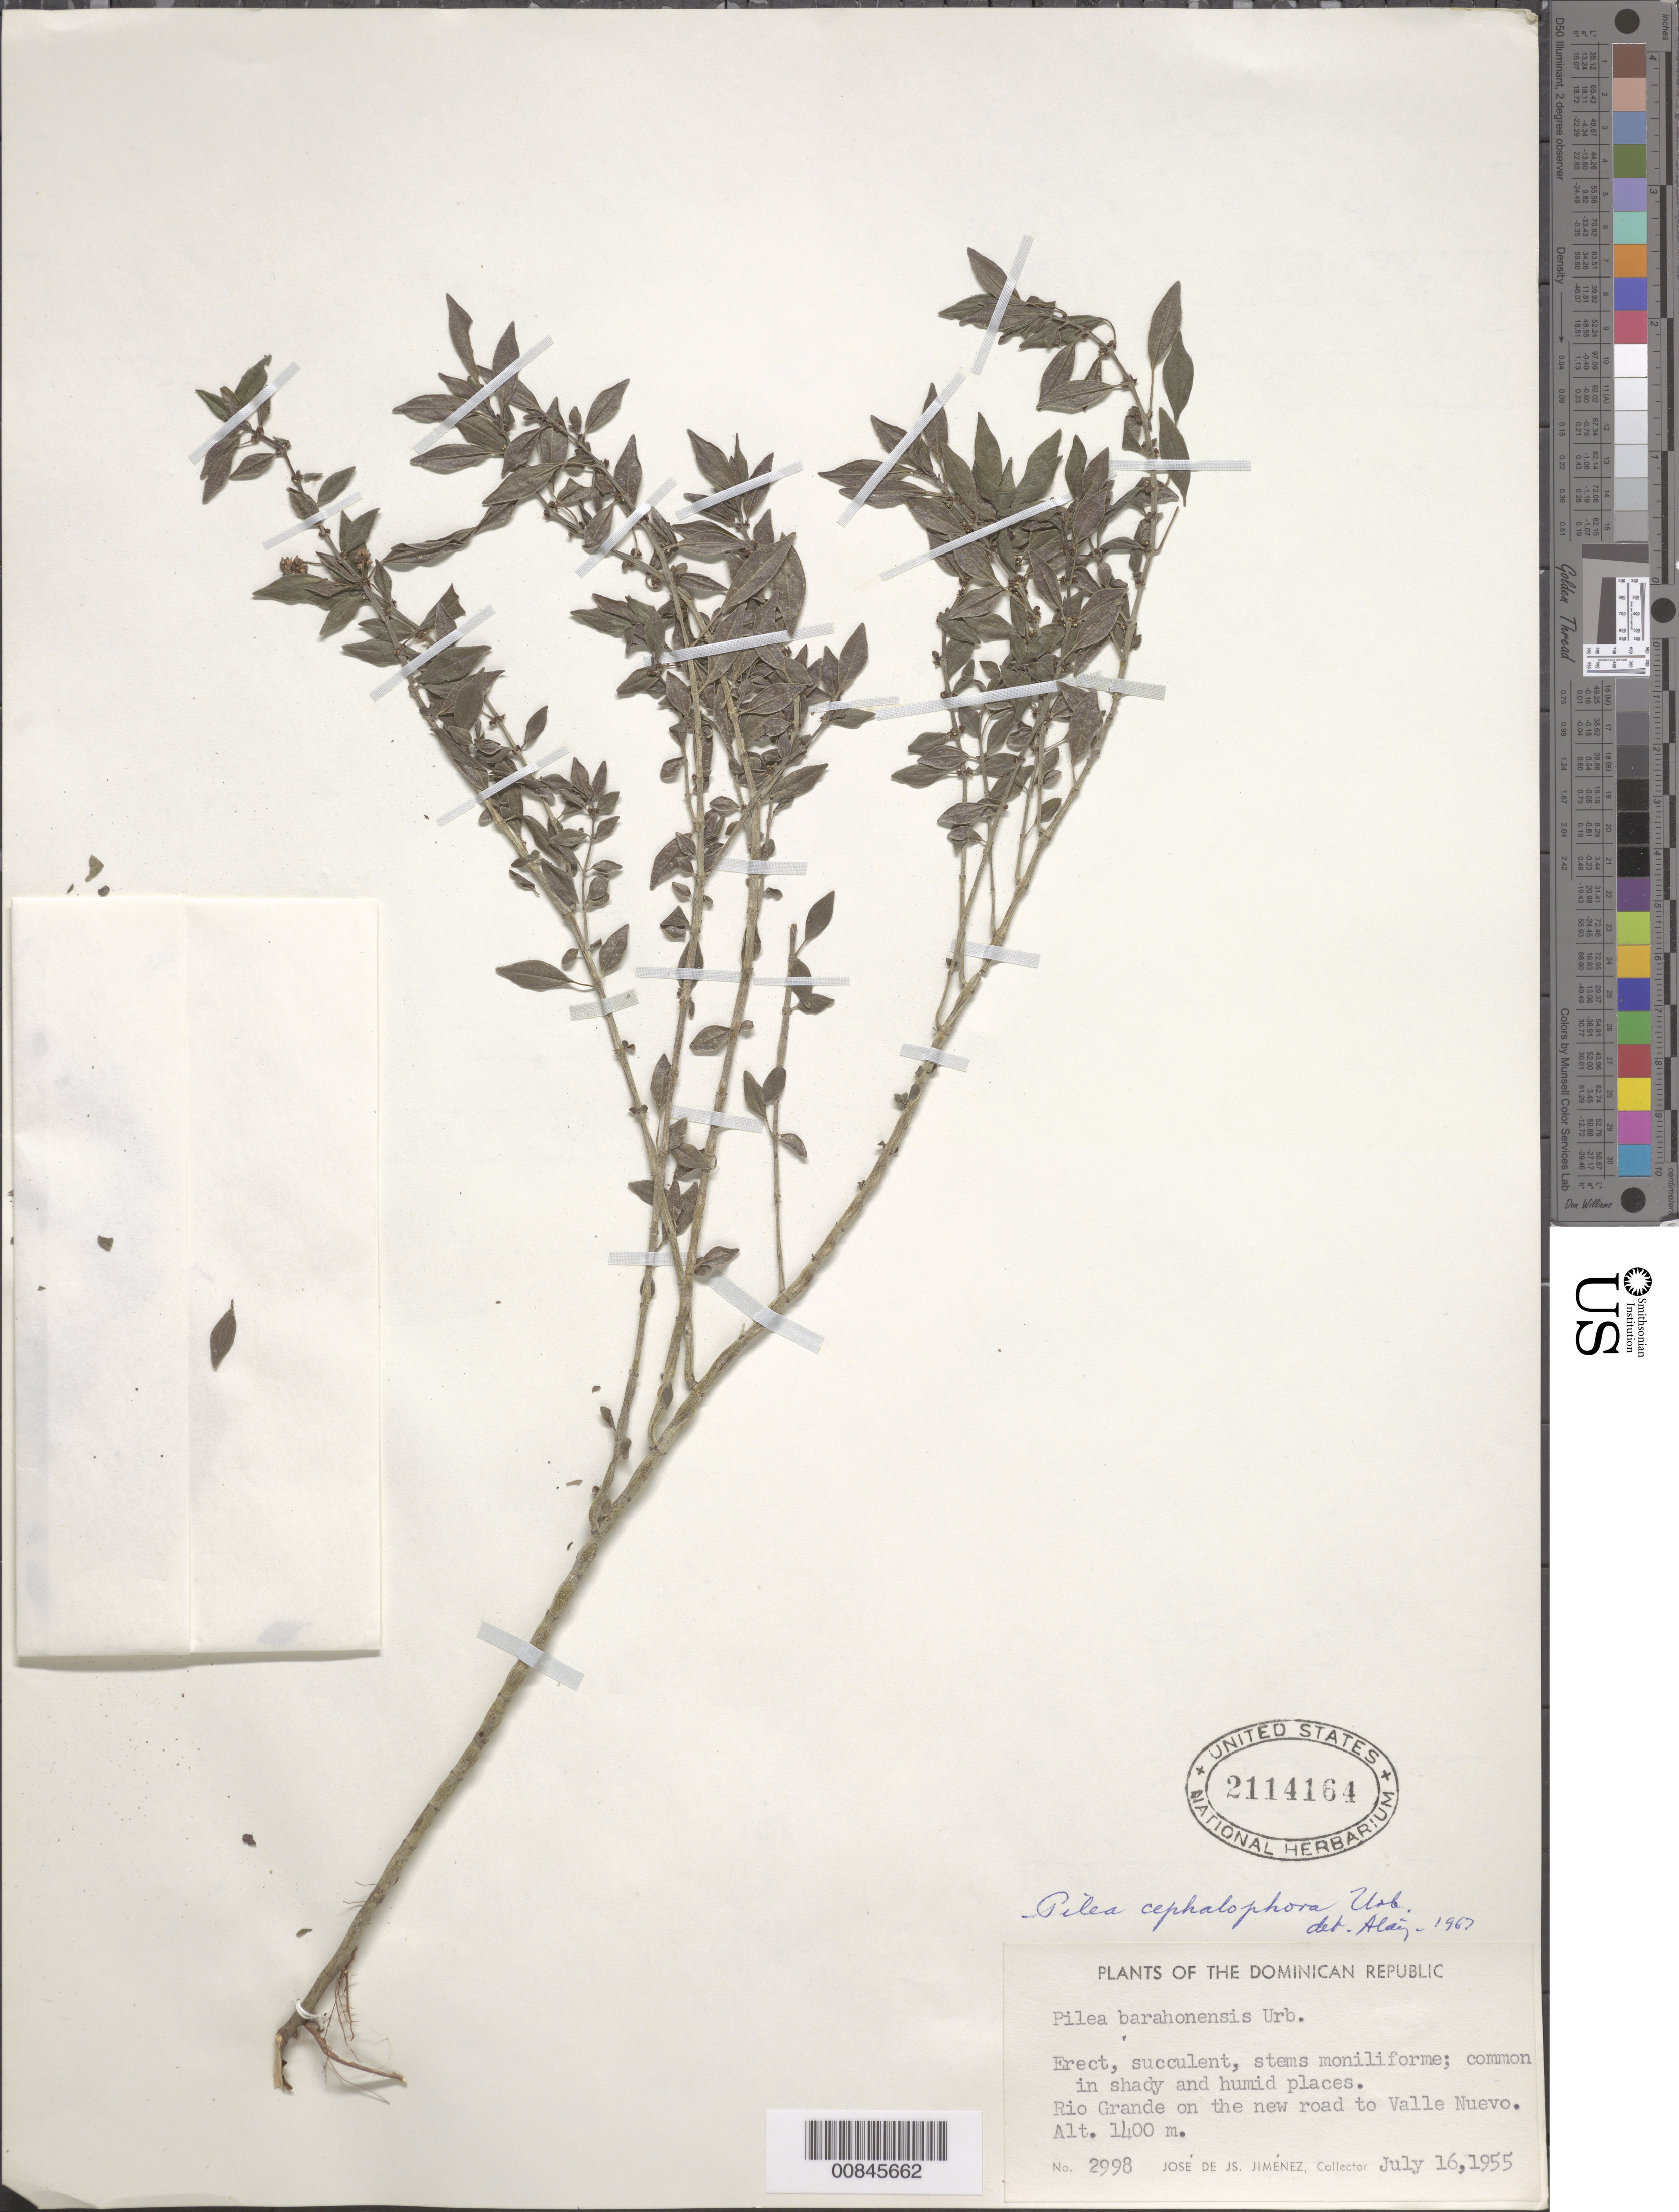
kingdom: Plantae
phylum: Tracheophyta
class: Magnoliopsida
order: Rosales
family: Urticaceae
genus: Pilea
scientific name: Pilea cephalophora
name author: Urb.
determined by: Liogier, Alain H.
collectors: J. J. Jiménez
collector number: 2998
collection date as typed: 16 Jul 1955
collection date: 1955-07-16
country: Dominican Republic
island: Hispaniola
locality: Río Grande on the new road to Valle Nuevo.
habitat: Common in shady and humid places.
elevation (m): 1400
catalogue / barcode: US 2114164